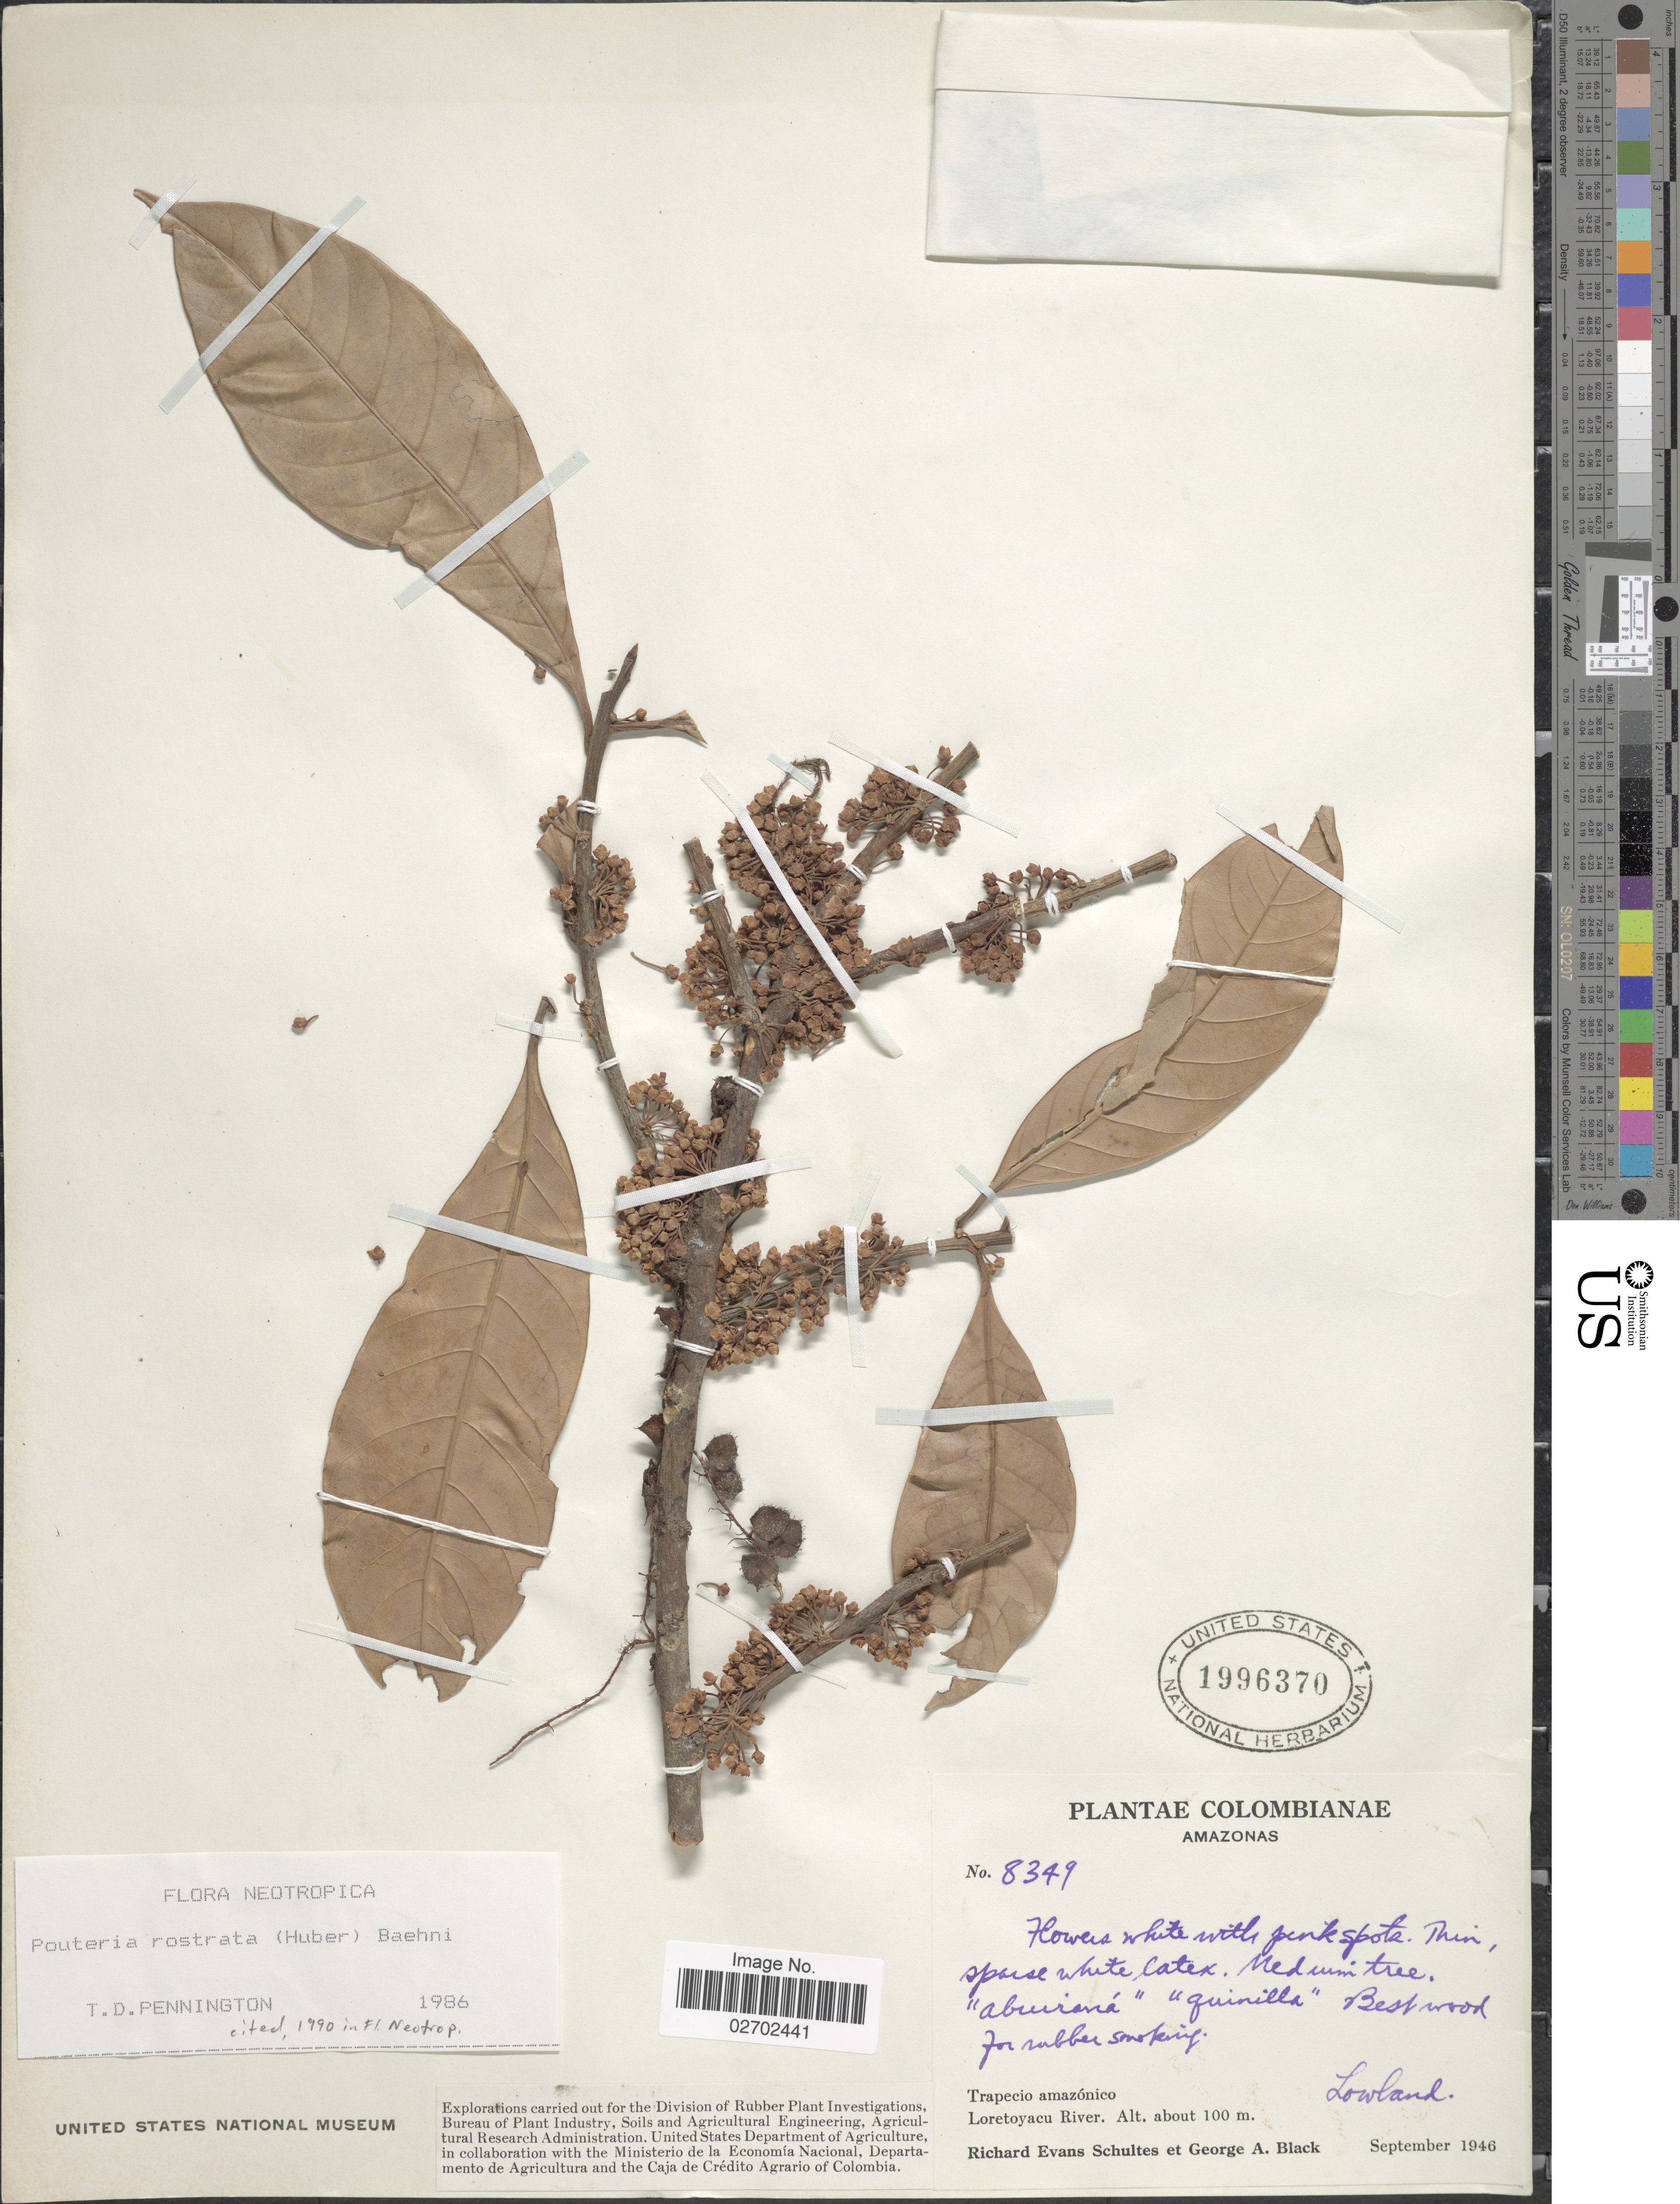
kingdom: Plantae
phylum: Tracheophyta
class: Magnoliopsida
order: Ericales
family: Sapotaceae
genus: Pouteria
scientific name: Pouteria rostrata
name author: (Huber) Baehni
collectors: R. E. Schultes & G. A. Black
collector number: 8349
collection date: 1946-09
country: Colombia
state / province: Amazônas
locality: Trapecio amazónico. Loretoyacu River.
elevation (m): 100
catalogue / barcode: US 1996370